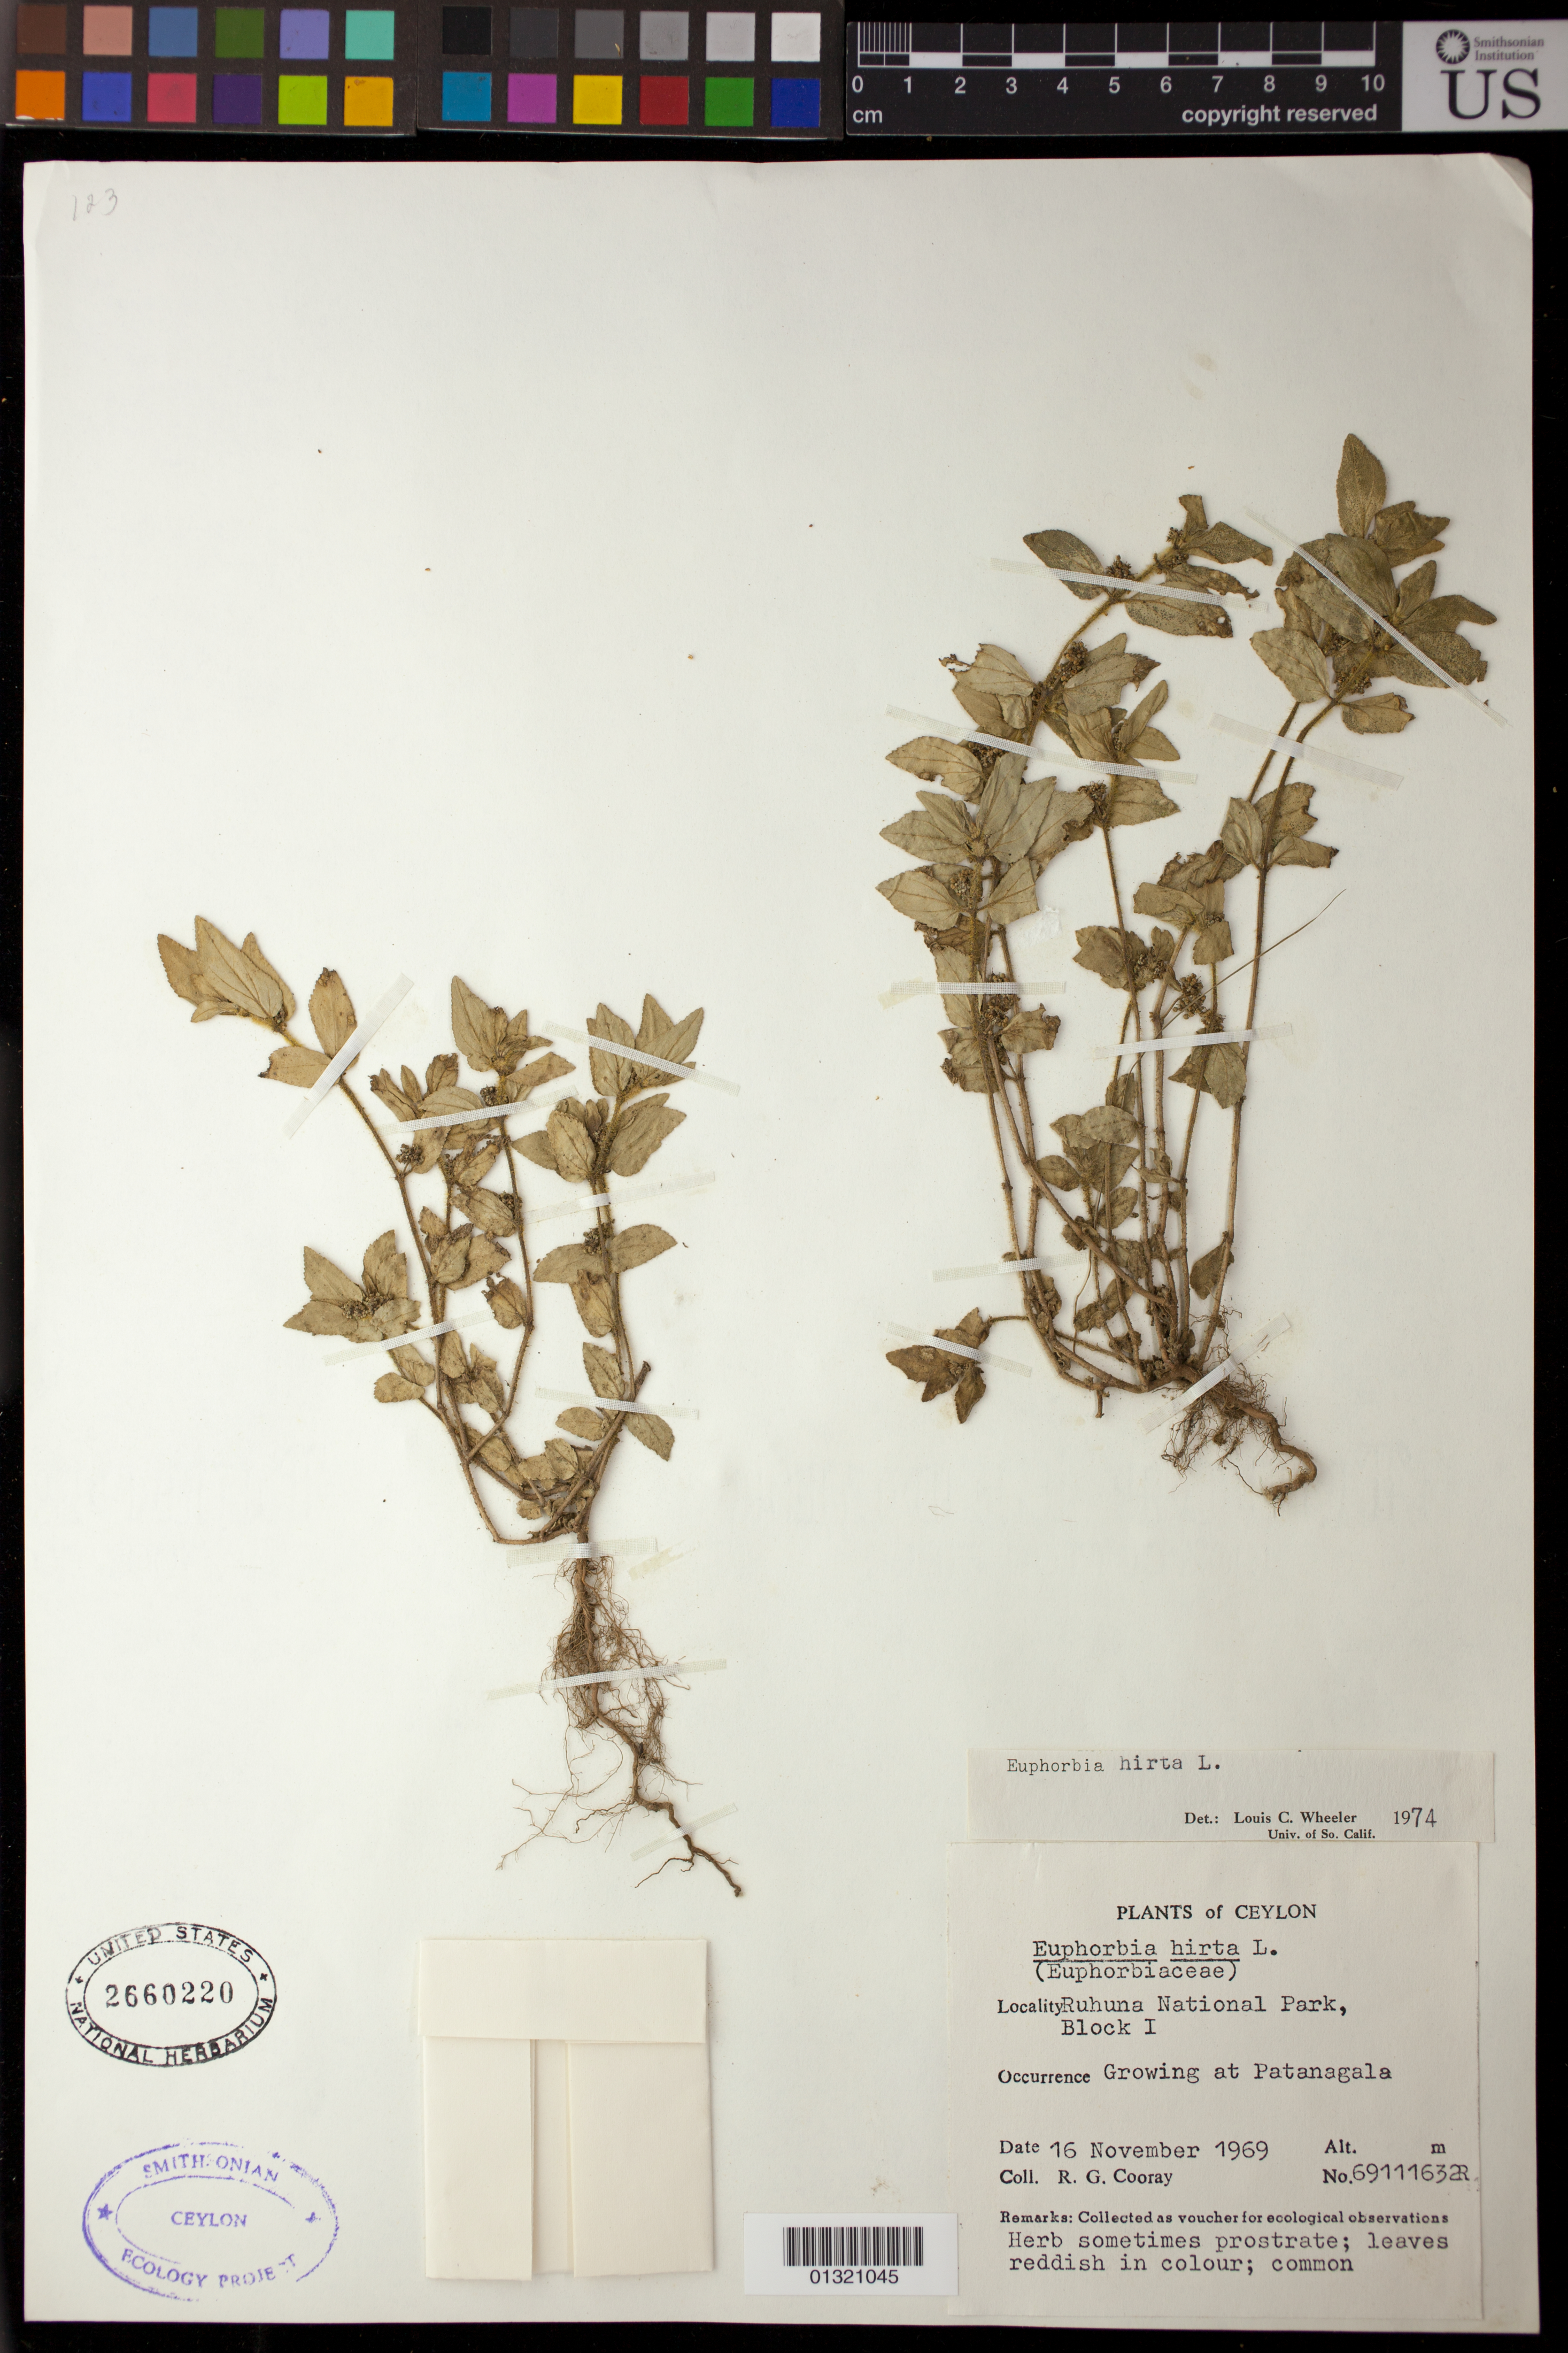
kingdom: Plantae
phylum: Tracheophyta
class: Magnoliopsida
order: Malpighiales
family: Euphorbiaceae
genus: Euphorbia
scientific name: Euphorbia hirta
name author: L.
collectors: R. Cooray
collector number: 69111632R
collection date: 1969-11-16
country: Sri Lanka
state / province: Southern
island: Ceylon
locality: Ruhuna National Park, Block I, Patanagala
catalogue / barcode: US 2660220